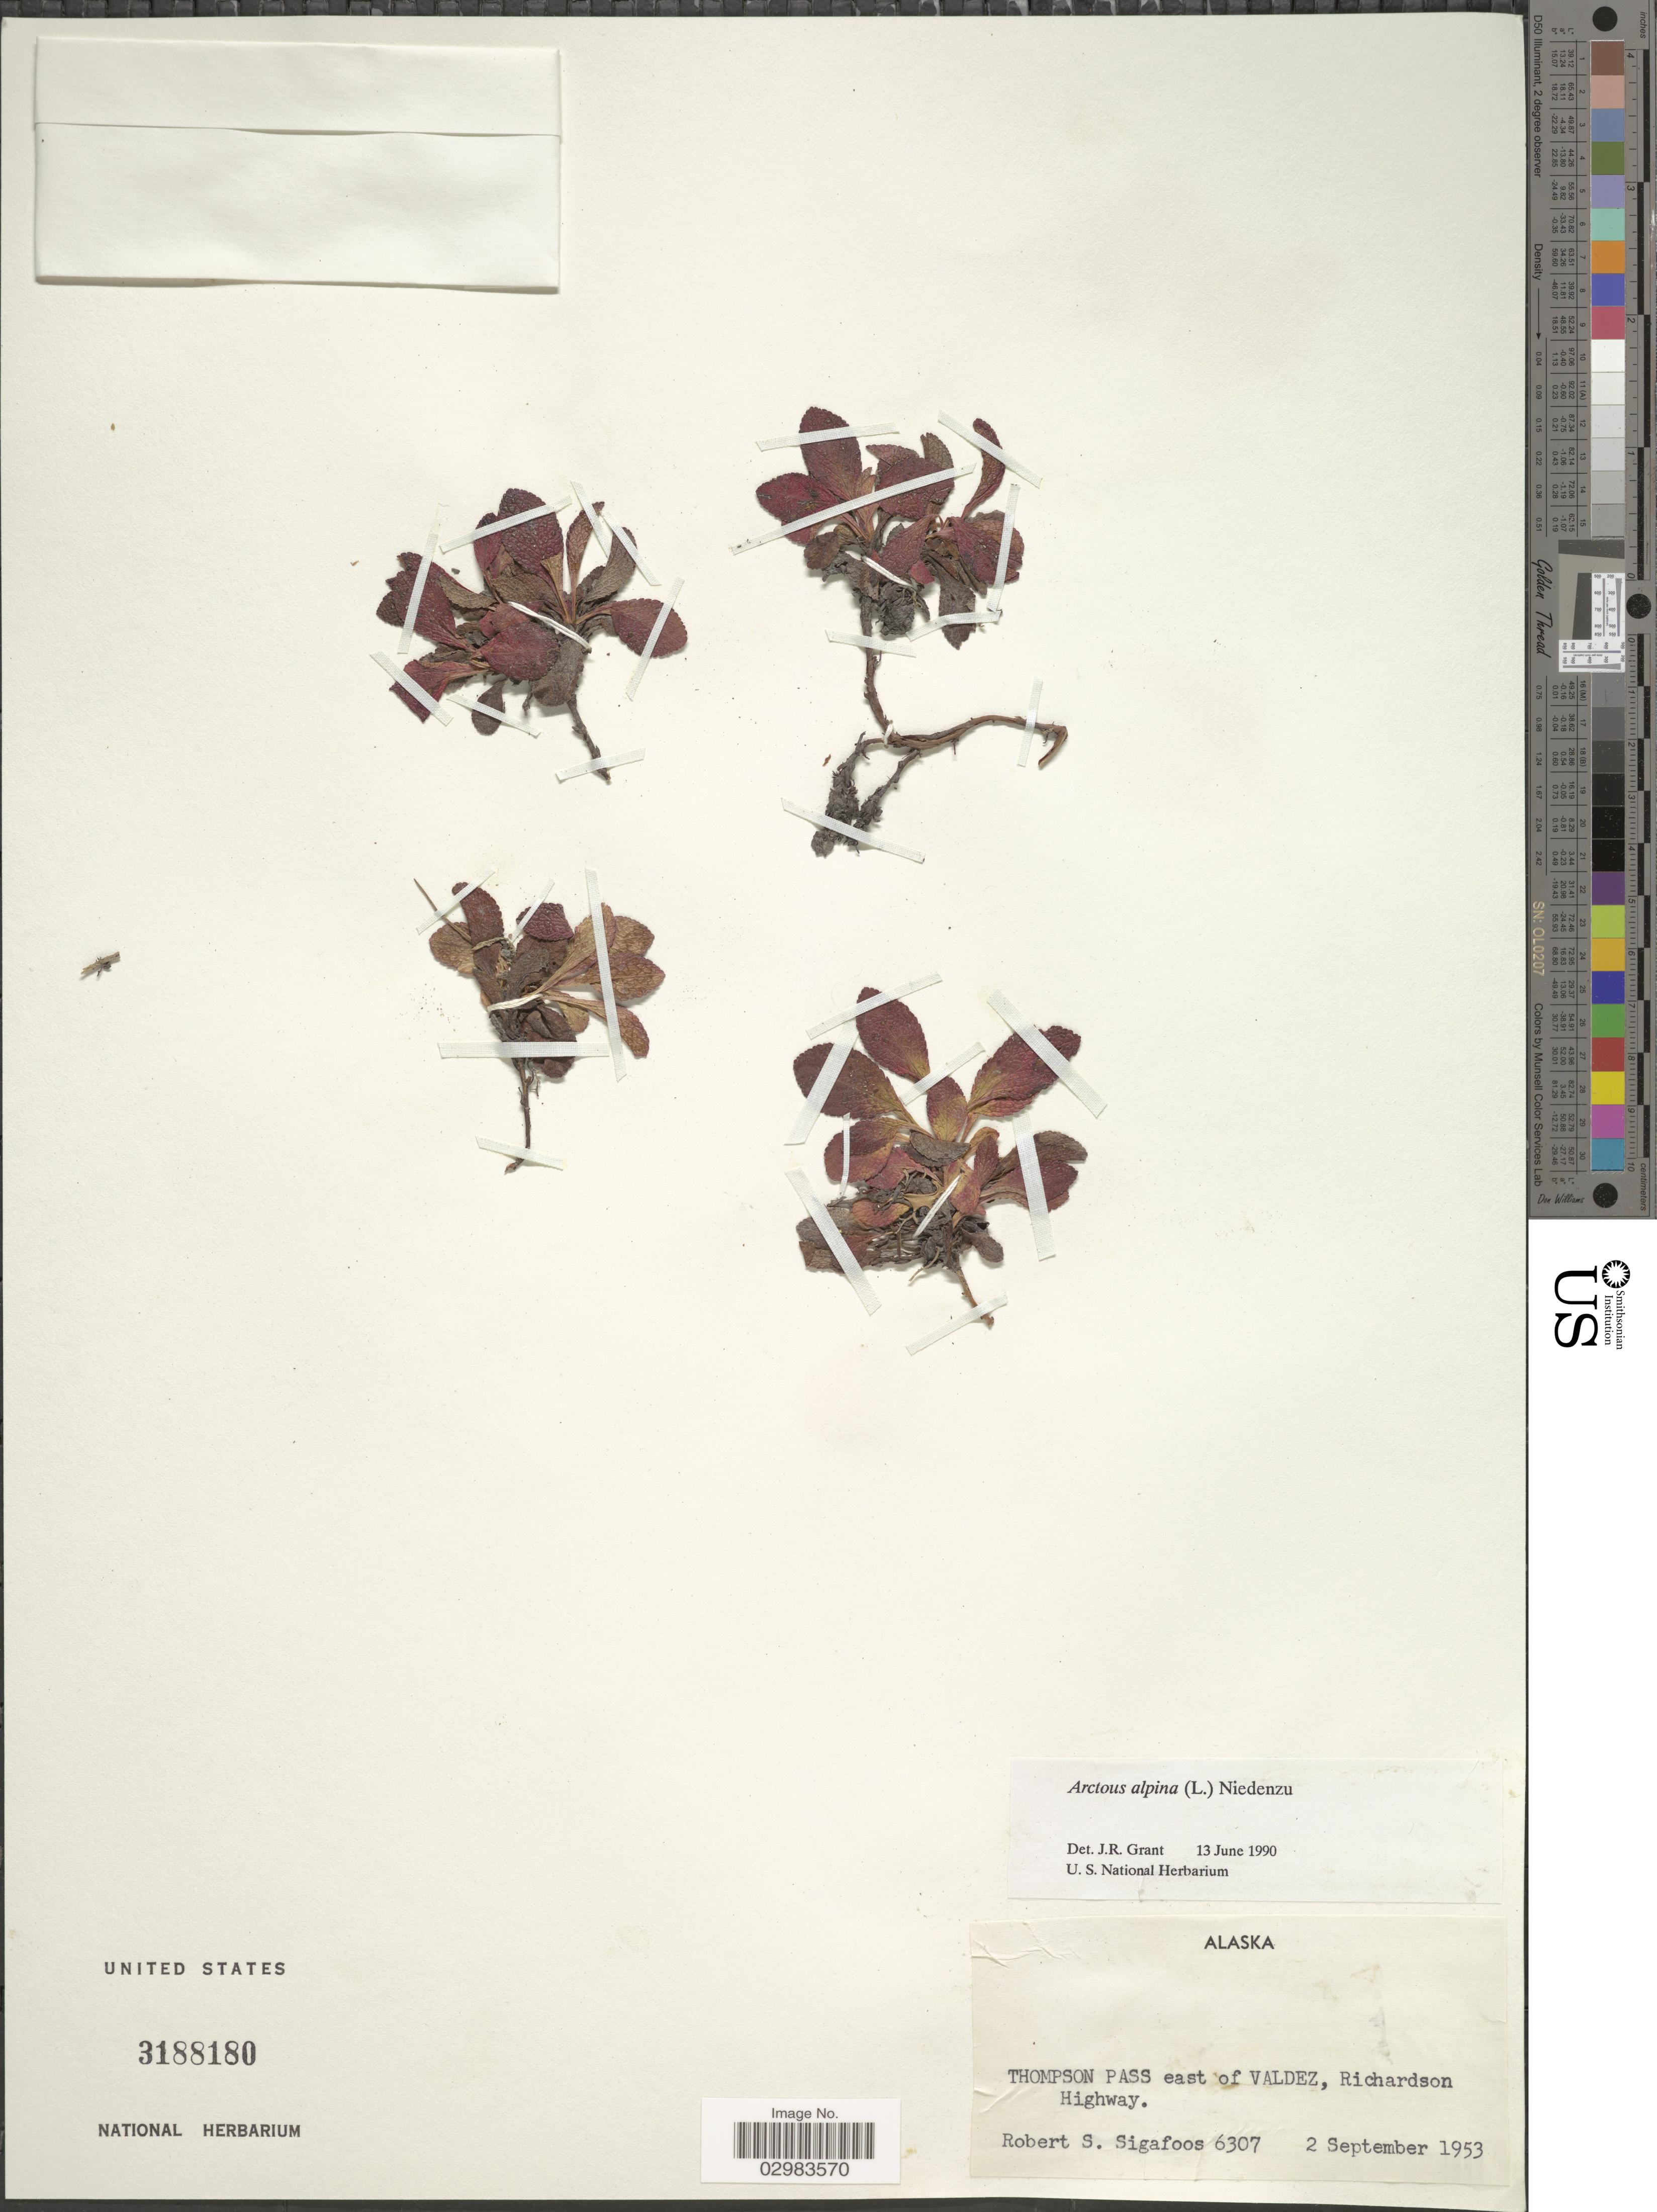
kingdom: Plantae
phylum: Tracheophyta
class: Magnoliopsida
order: Ericales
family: Ericaceae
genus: Arctostaphylos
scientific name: Arctostaphylos alpina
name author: (L.) Spreng.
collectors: R. Sigafoos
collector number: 6307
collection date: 1953-09-02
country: United States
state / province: Alaska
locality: Thompson Pass east of Valdez, Richardson Highway.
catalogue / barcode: US 3188180